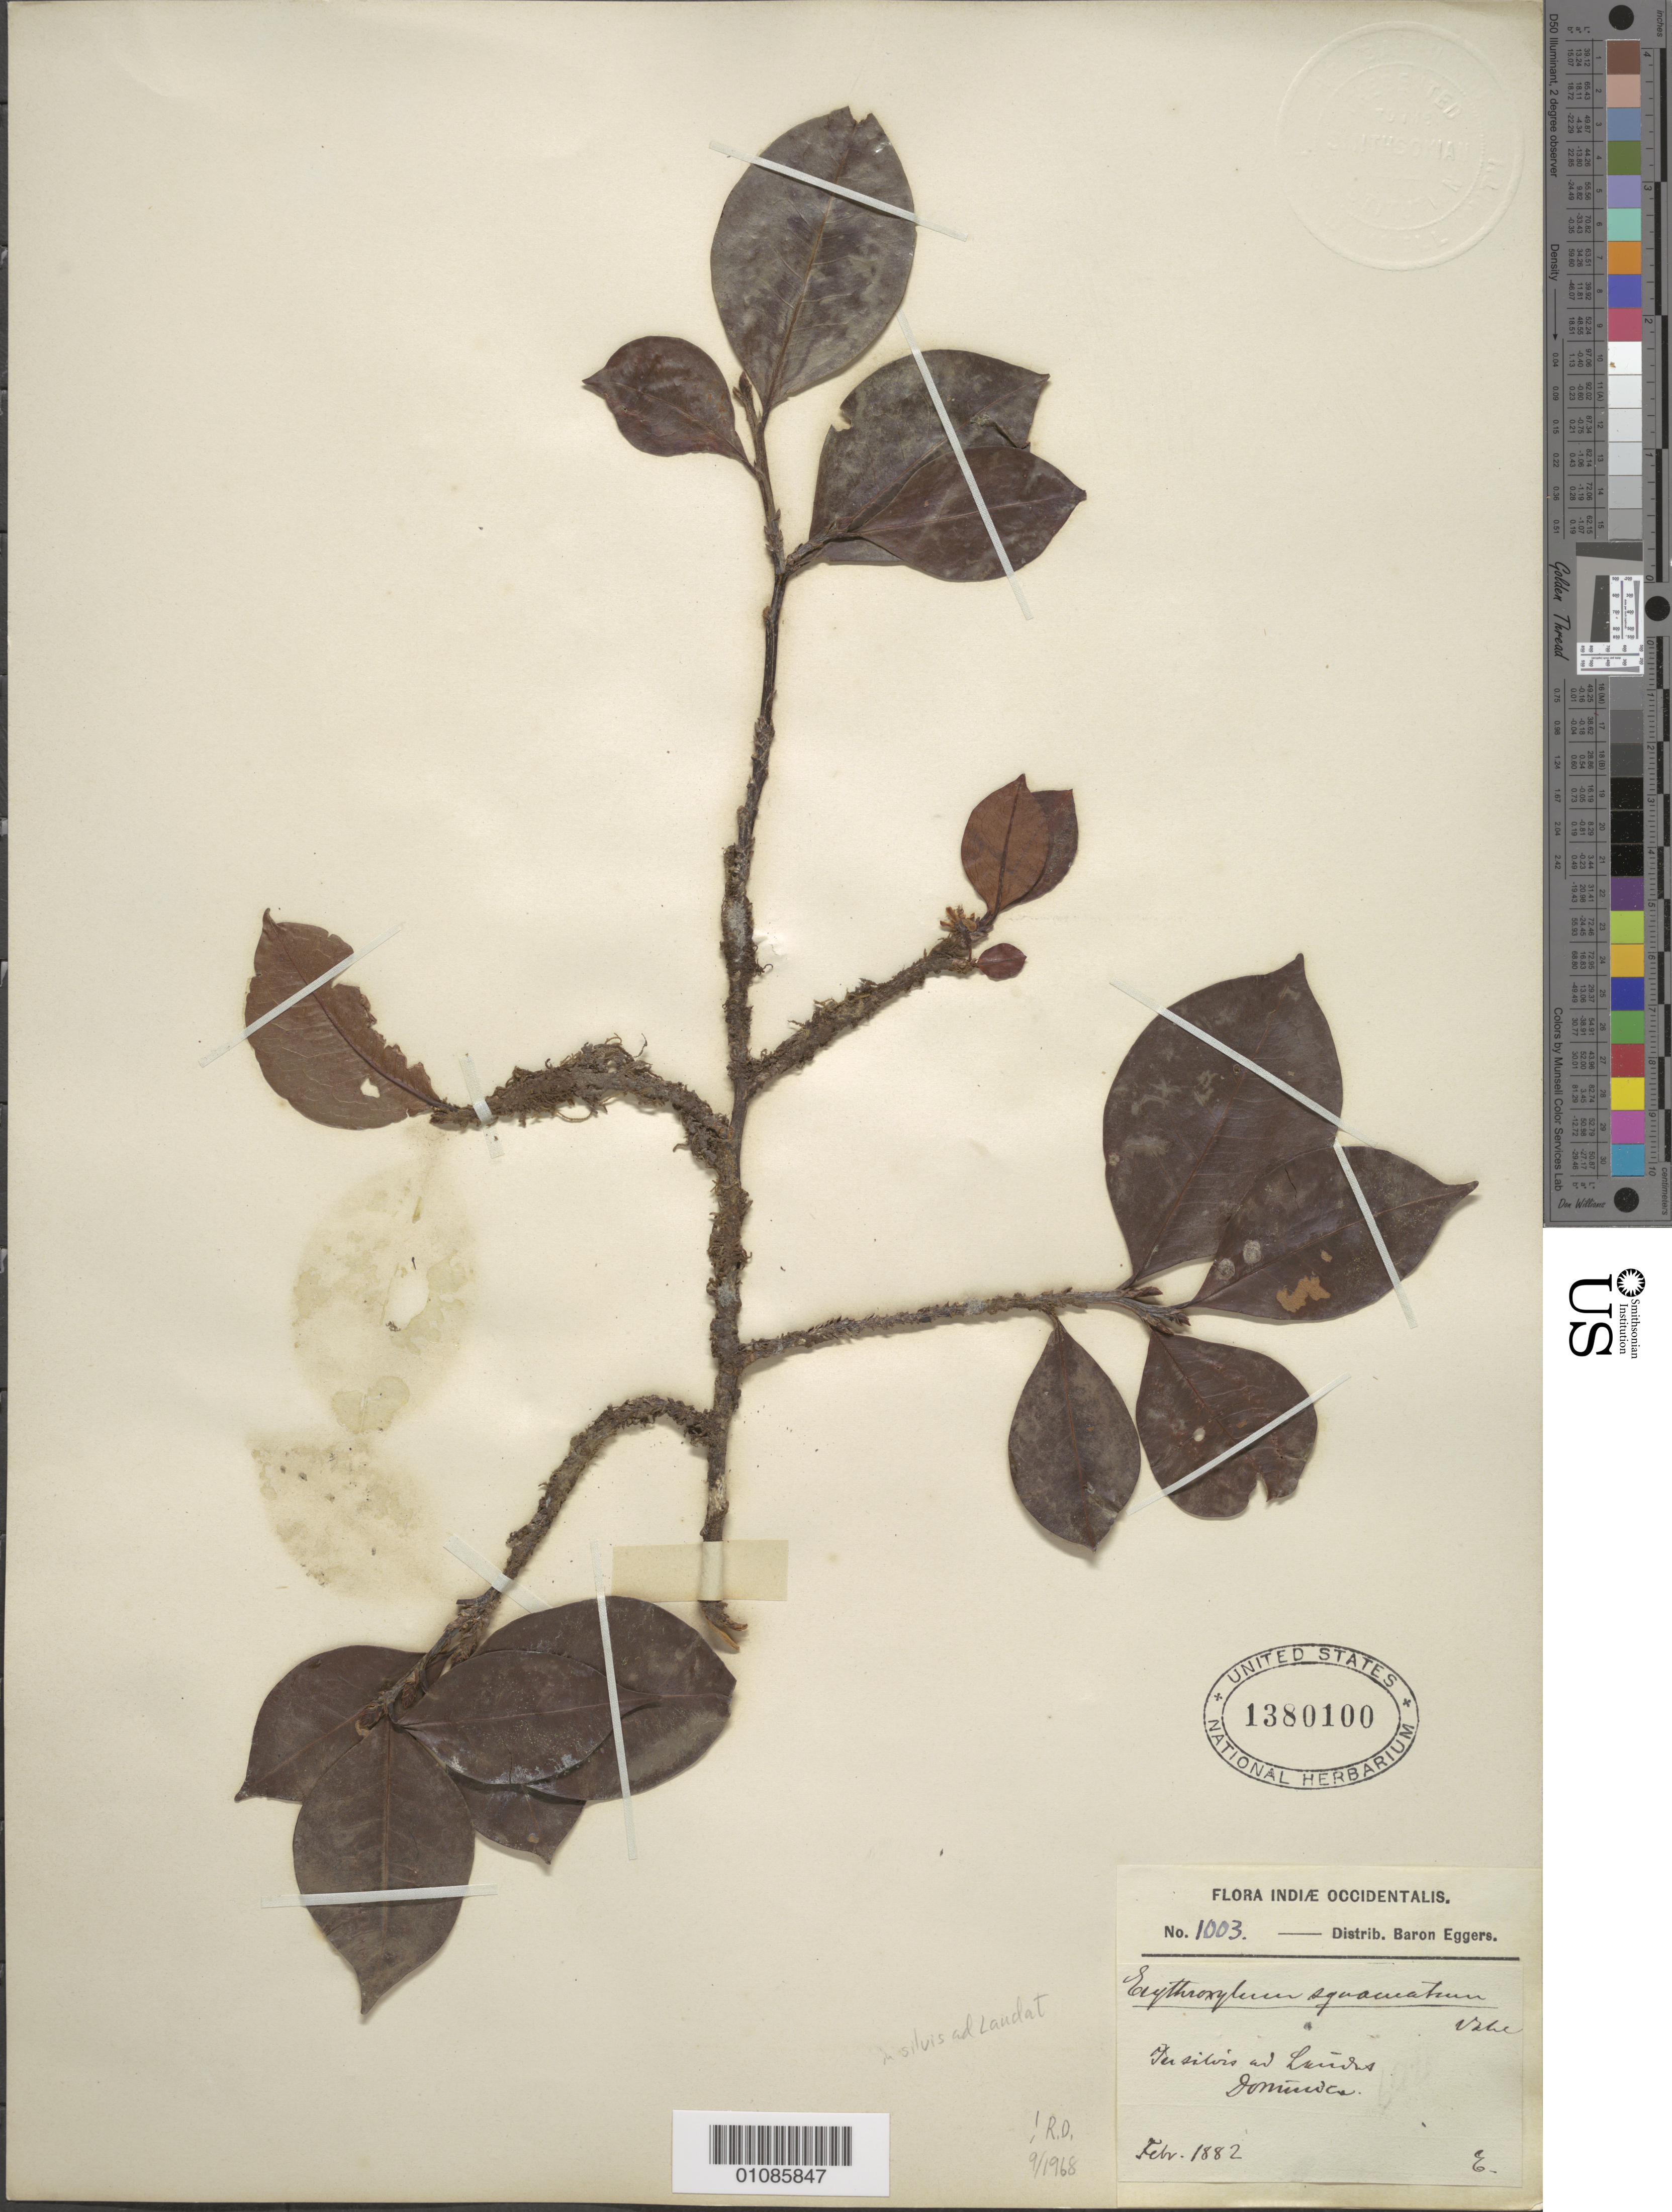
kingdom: Plantae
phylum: Tracheophyta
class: Magnoliopsida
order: Malpighiales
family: Erythroxylaceae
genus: Erythroxylum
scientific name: Erythroxylum squamatum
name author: Sw.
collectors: H. F. A. von Eggers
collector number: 1003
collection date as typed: Feb 1882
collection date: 1882-02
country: Dominica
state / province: St. Patrick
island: Dominica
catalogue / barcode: US 1380100